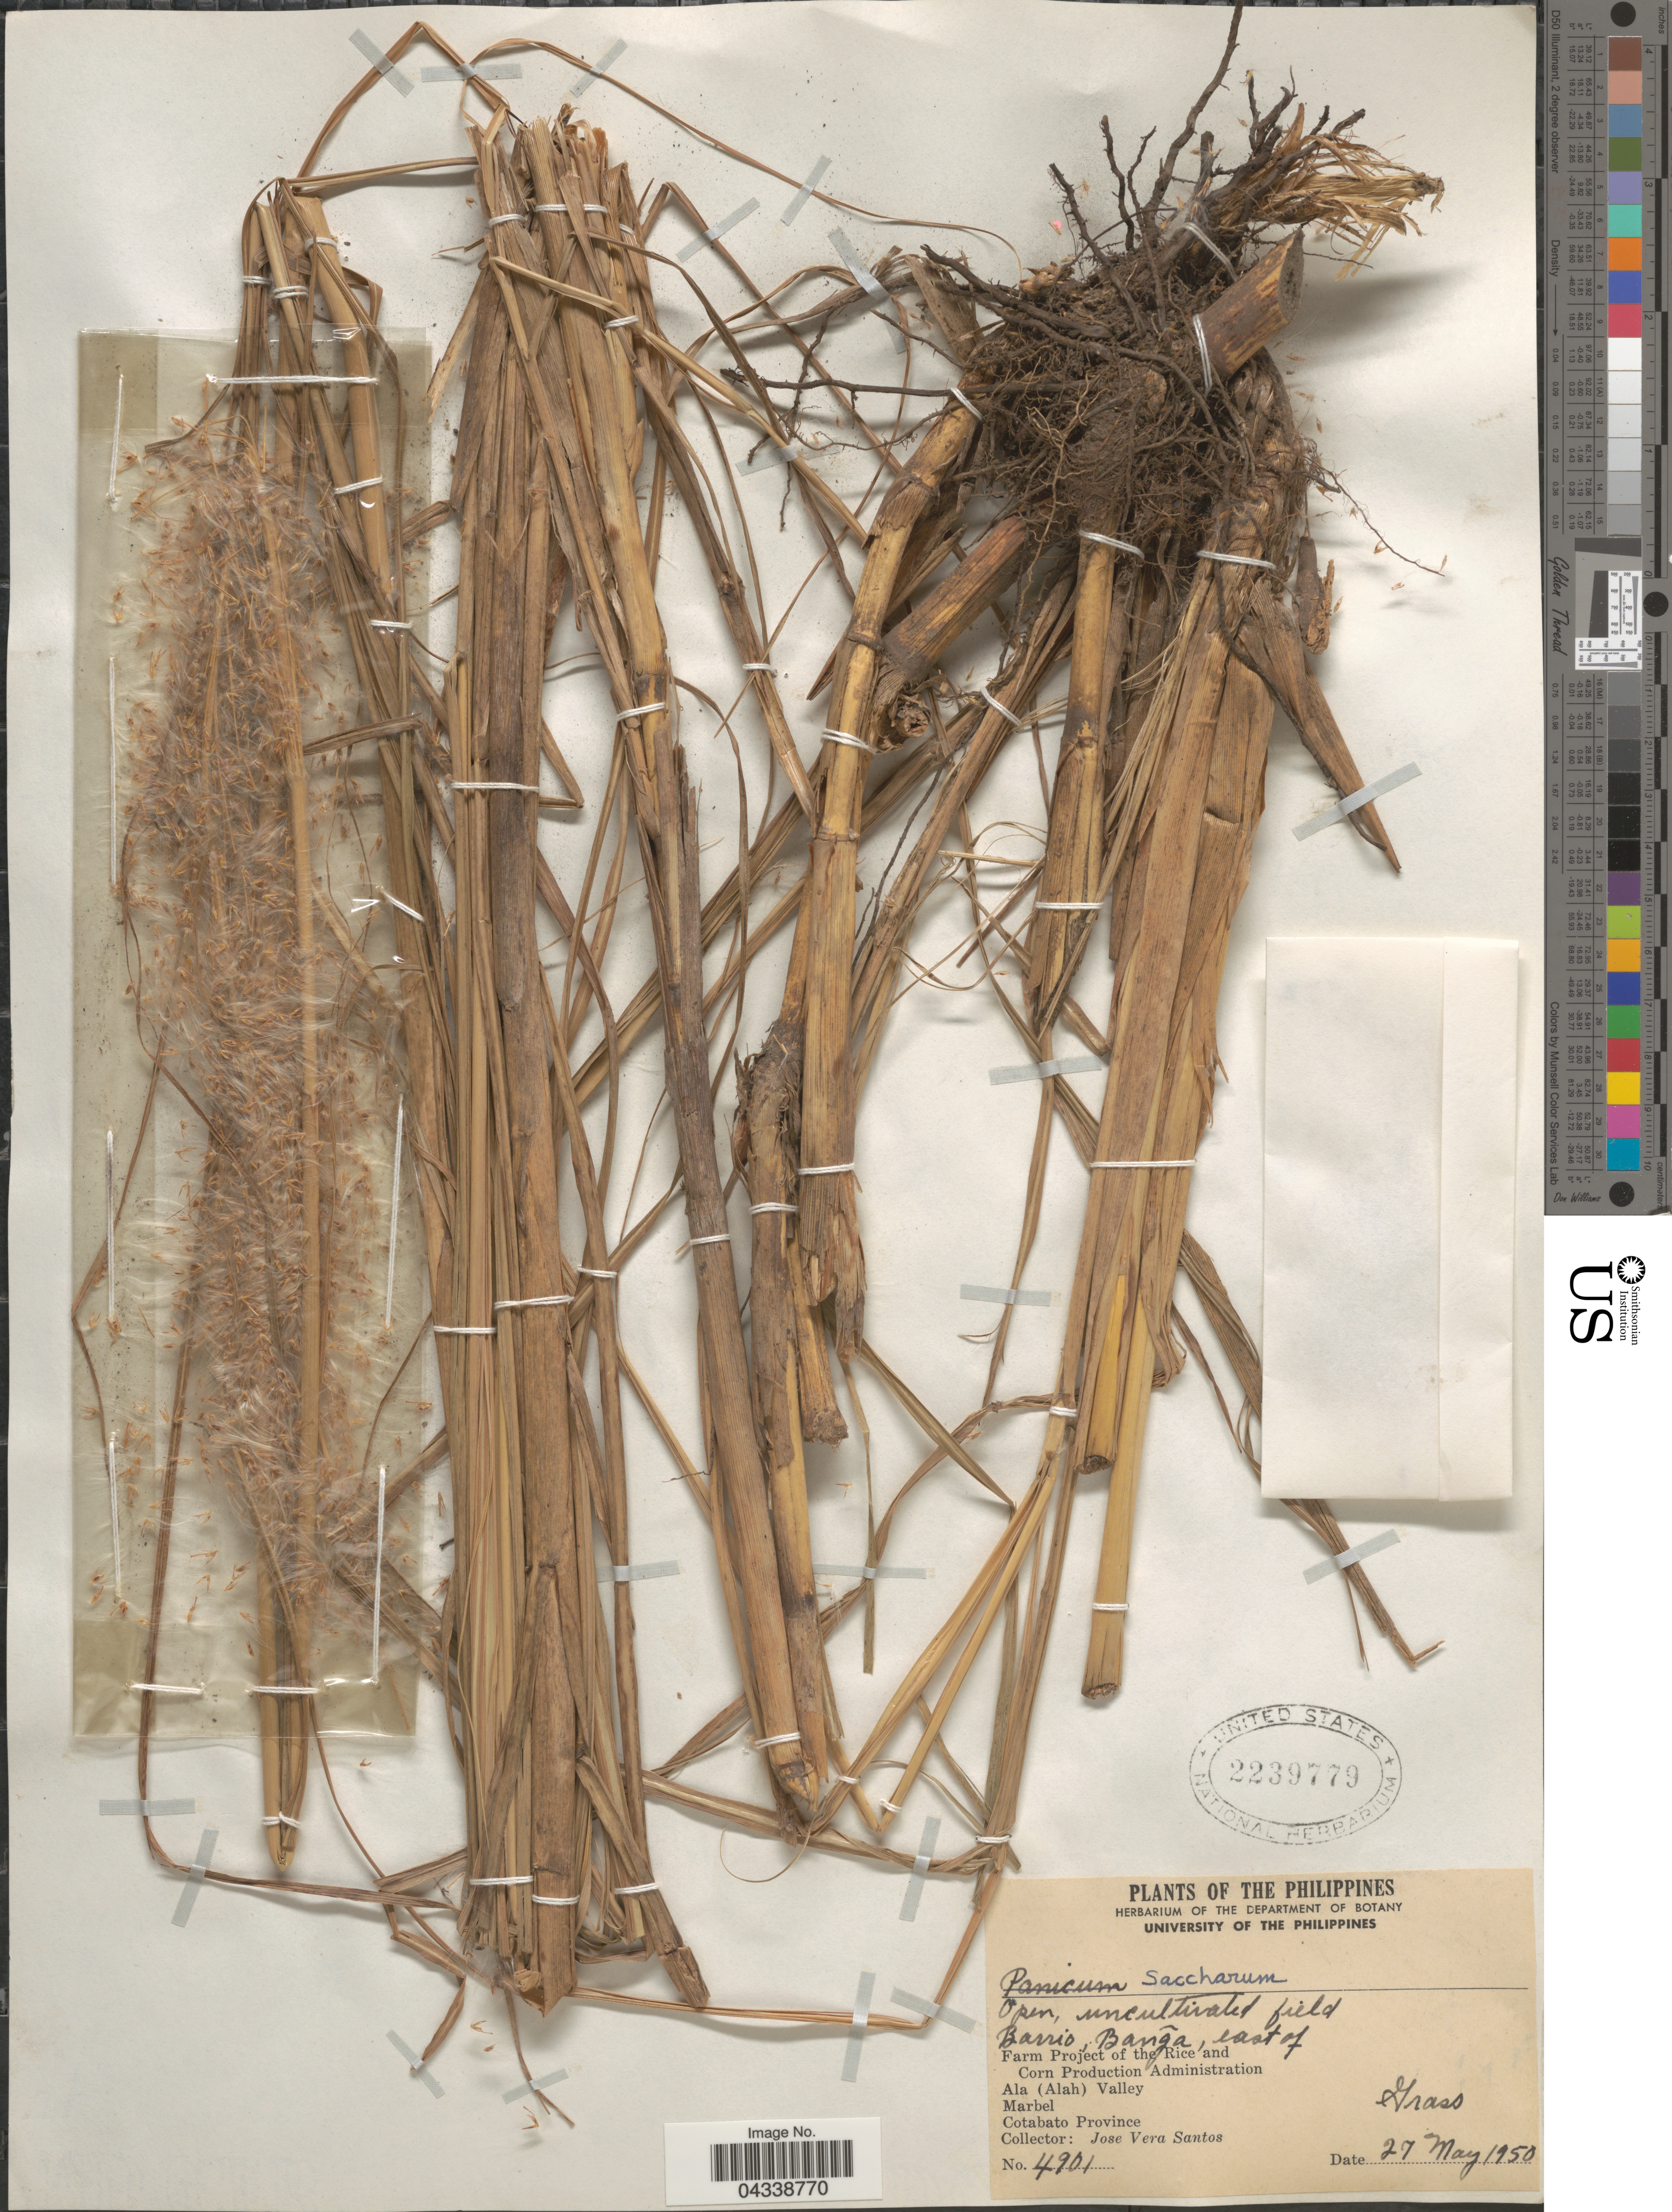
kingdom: Plantae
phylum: Tracheophyta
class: Liliopsida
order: Poales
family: Poaceae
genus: Saccharum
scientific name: Saccharum sp.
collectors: J. V. Santos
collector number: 4901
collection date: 1950-05-27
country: Philippines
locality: Barrio, Banĝa, east of Farm Project of the Rice and Corn Production Administration. Ala (Alah) Valley. Marbel. Cotabato Province.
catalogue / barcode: US 2239779